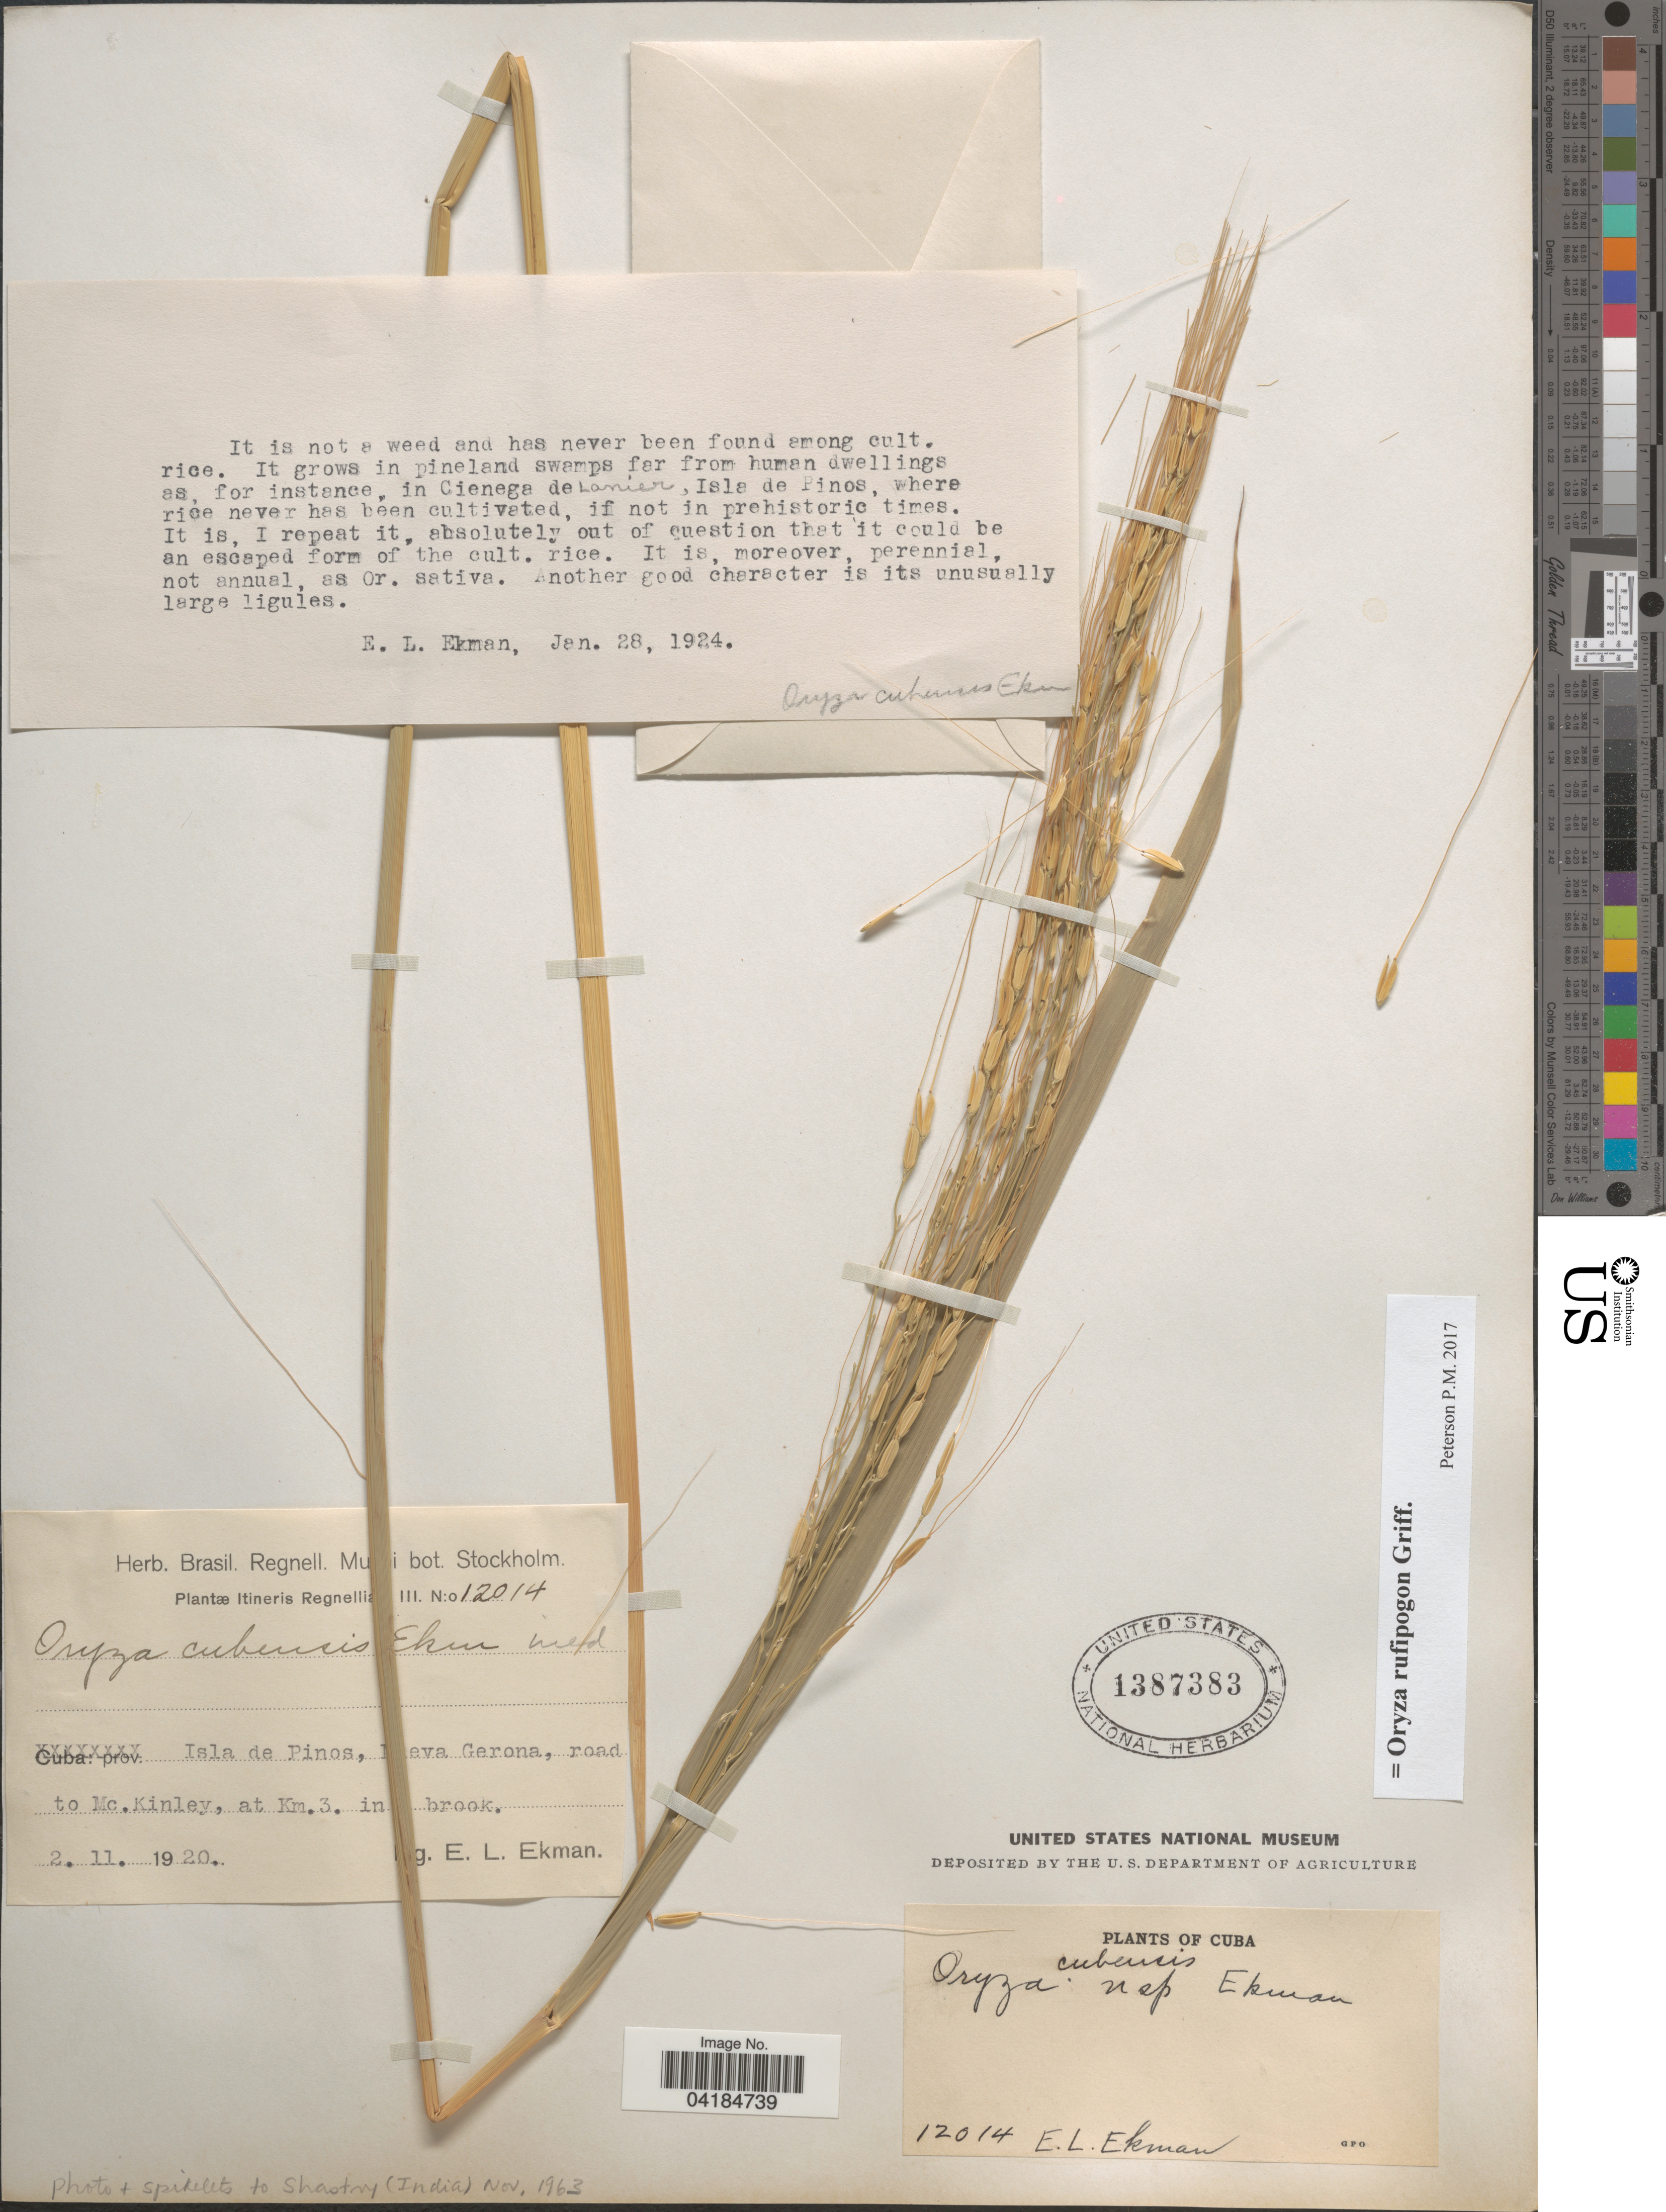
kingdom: Plantae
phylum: Tracheophyta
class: Liliopsida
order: Poales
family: Poaceae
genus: Oryza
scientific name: Oryza rufipogon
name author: Griffith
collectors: E. L. Ekman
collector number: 12014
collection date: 1920-11-02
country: Cuba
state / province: Isla de la Juventud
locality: Isla de Pinos, Nueva Gerona, road to Mc. Kinley, at Km. 3. in [illegible text] brook.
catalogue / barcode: US 1387383